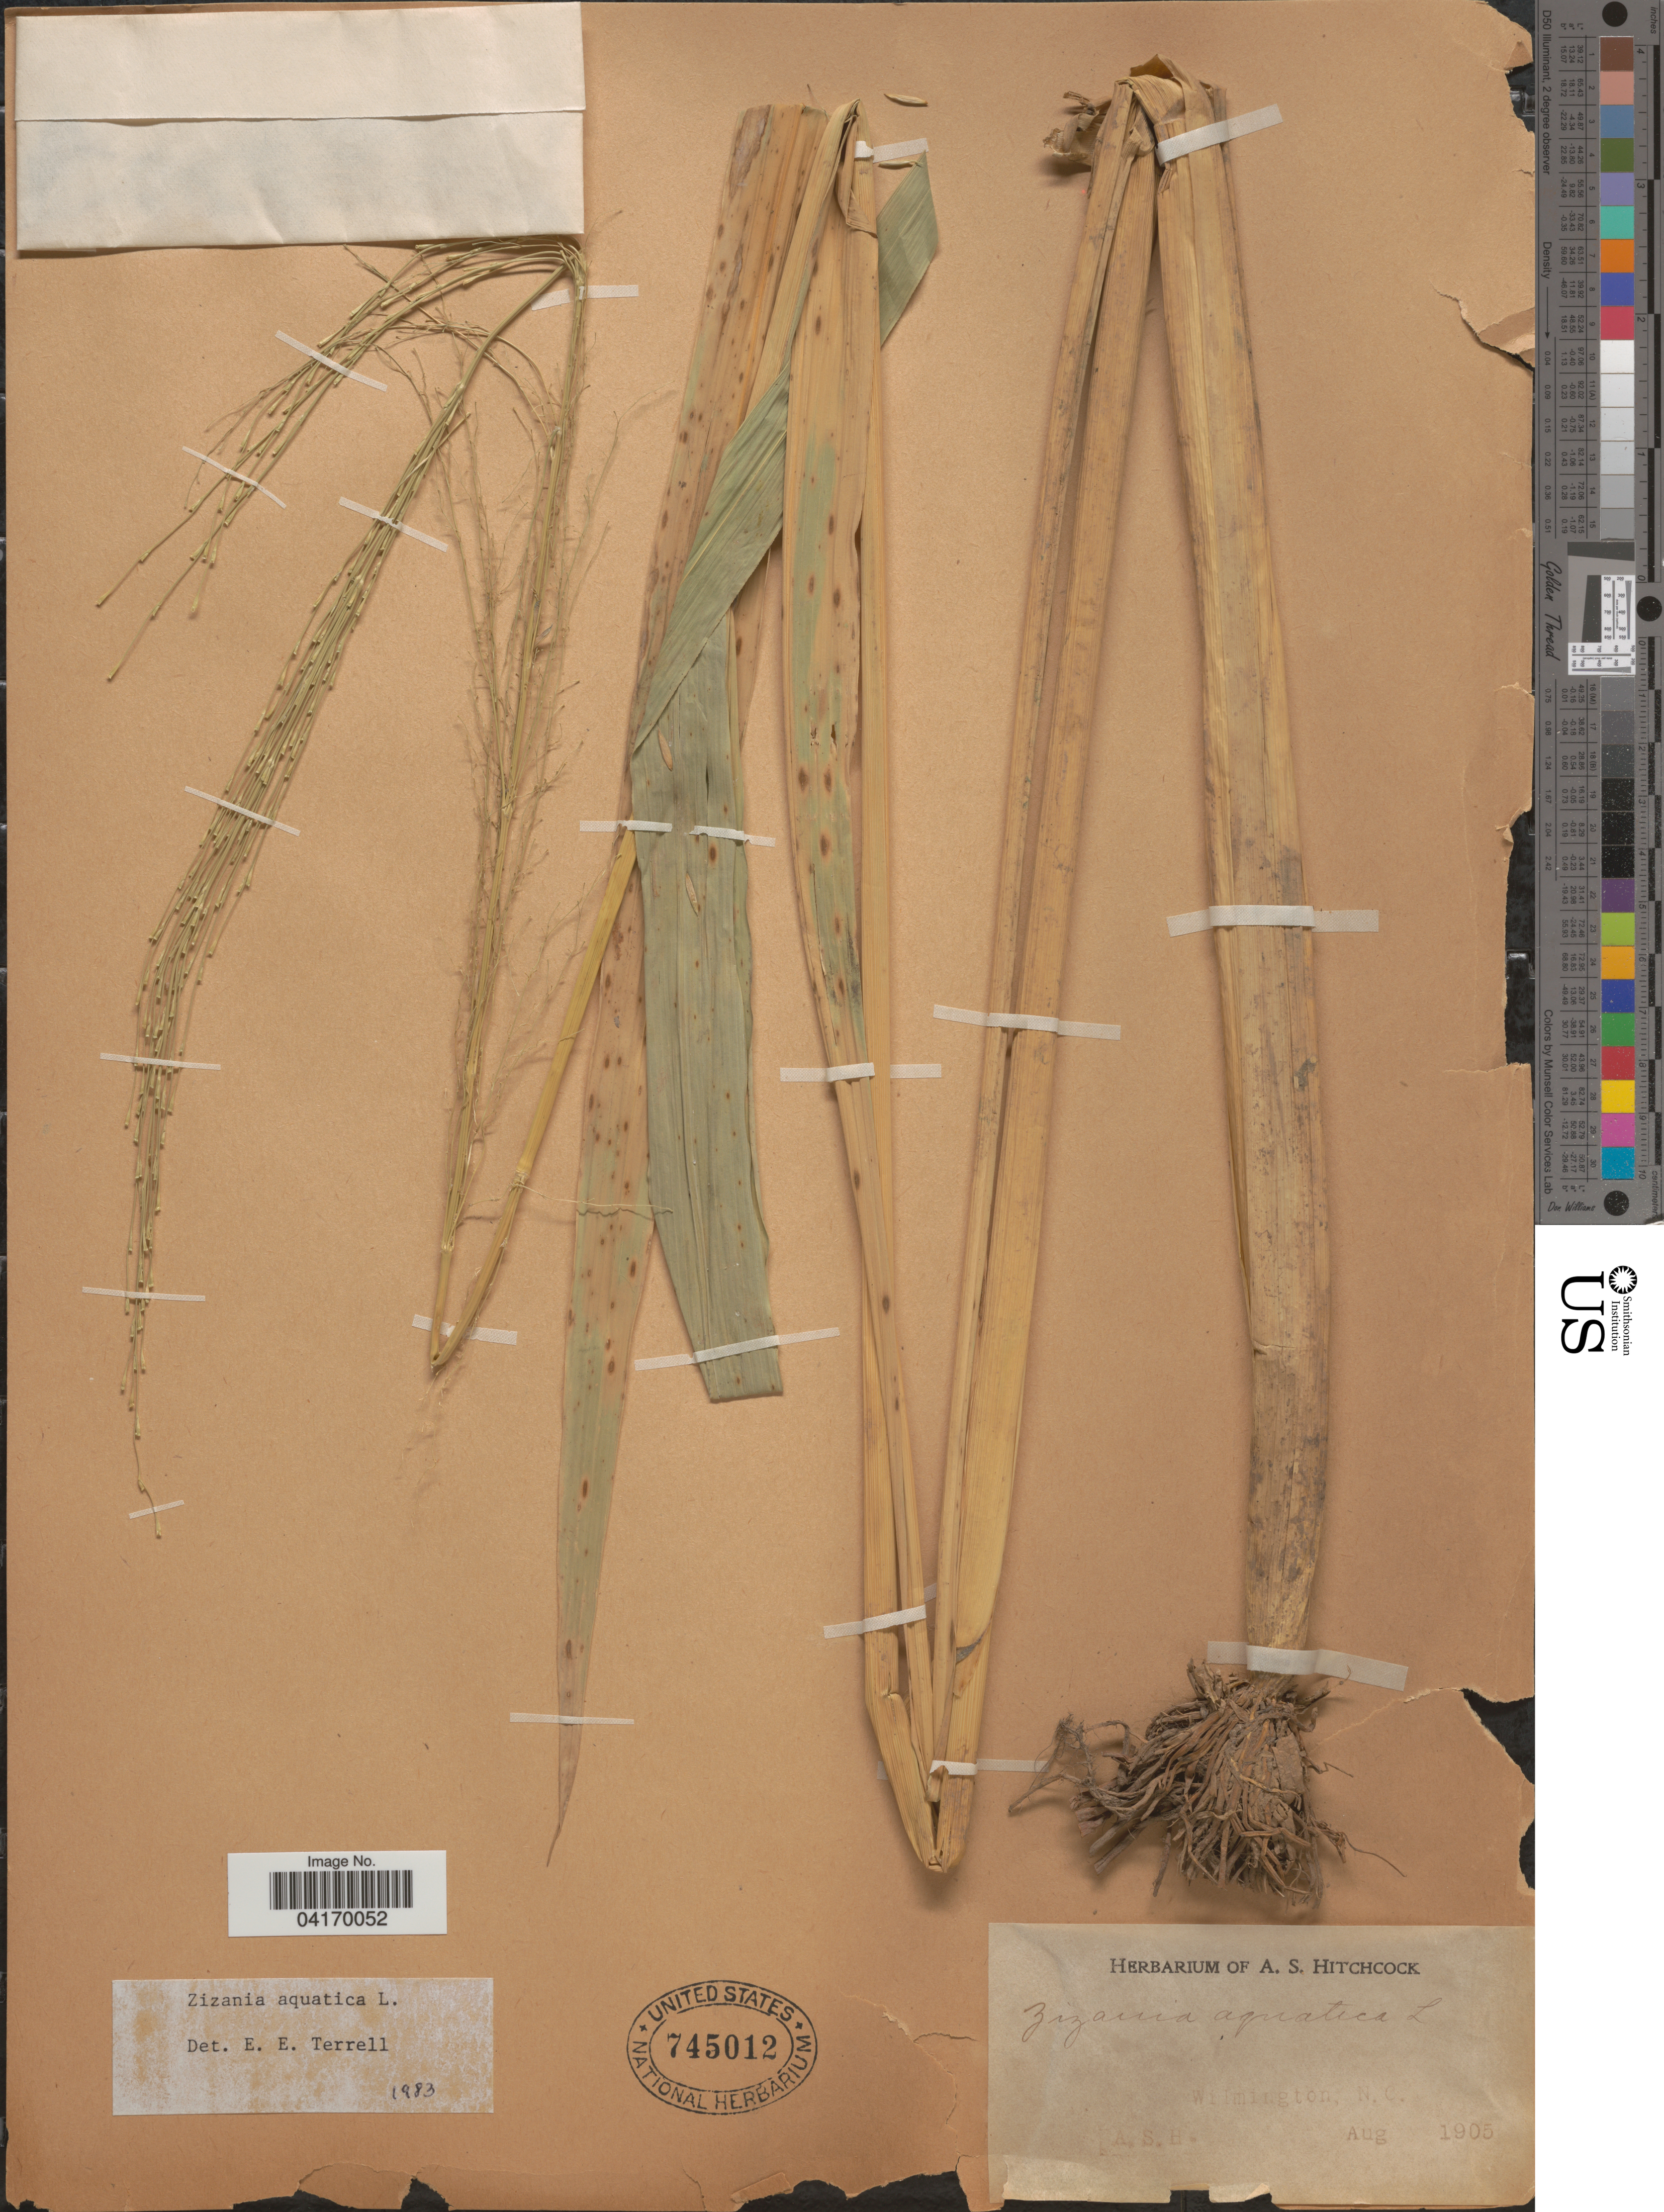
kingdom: Plantae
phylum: Tracheophyta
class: Liliopsida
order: Poales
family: Poaceae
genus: Zizania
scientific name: Zizania aquatica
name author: L.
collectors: A. S. Hitchcock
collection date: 1905-08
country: United States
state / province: North Carolina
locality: Wilmington.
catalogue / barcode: US 745012